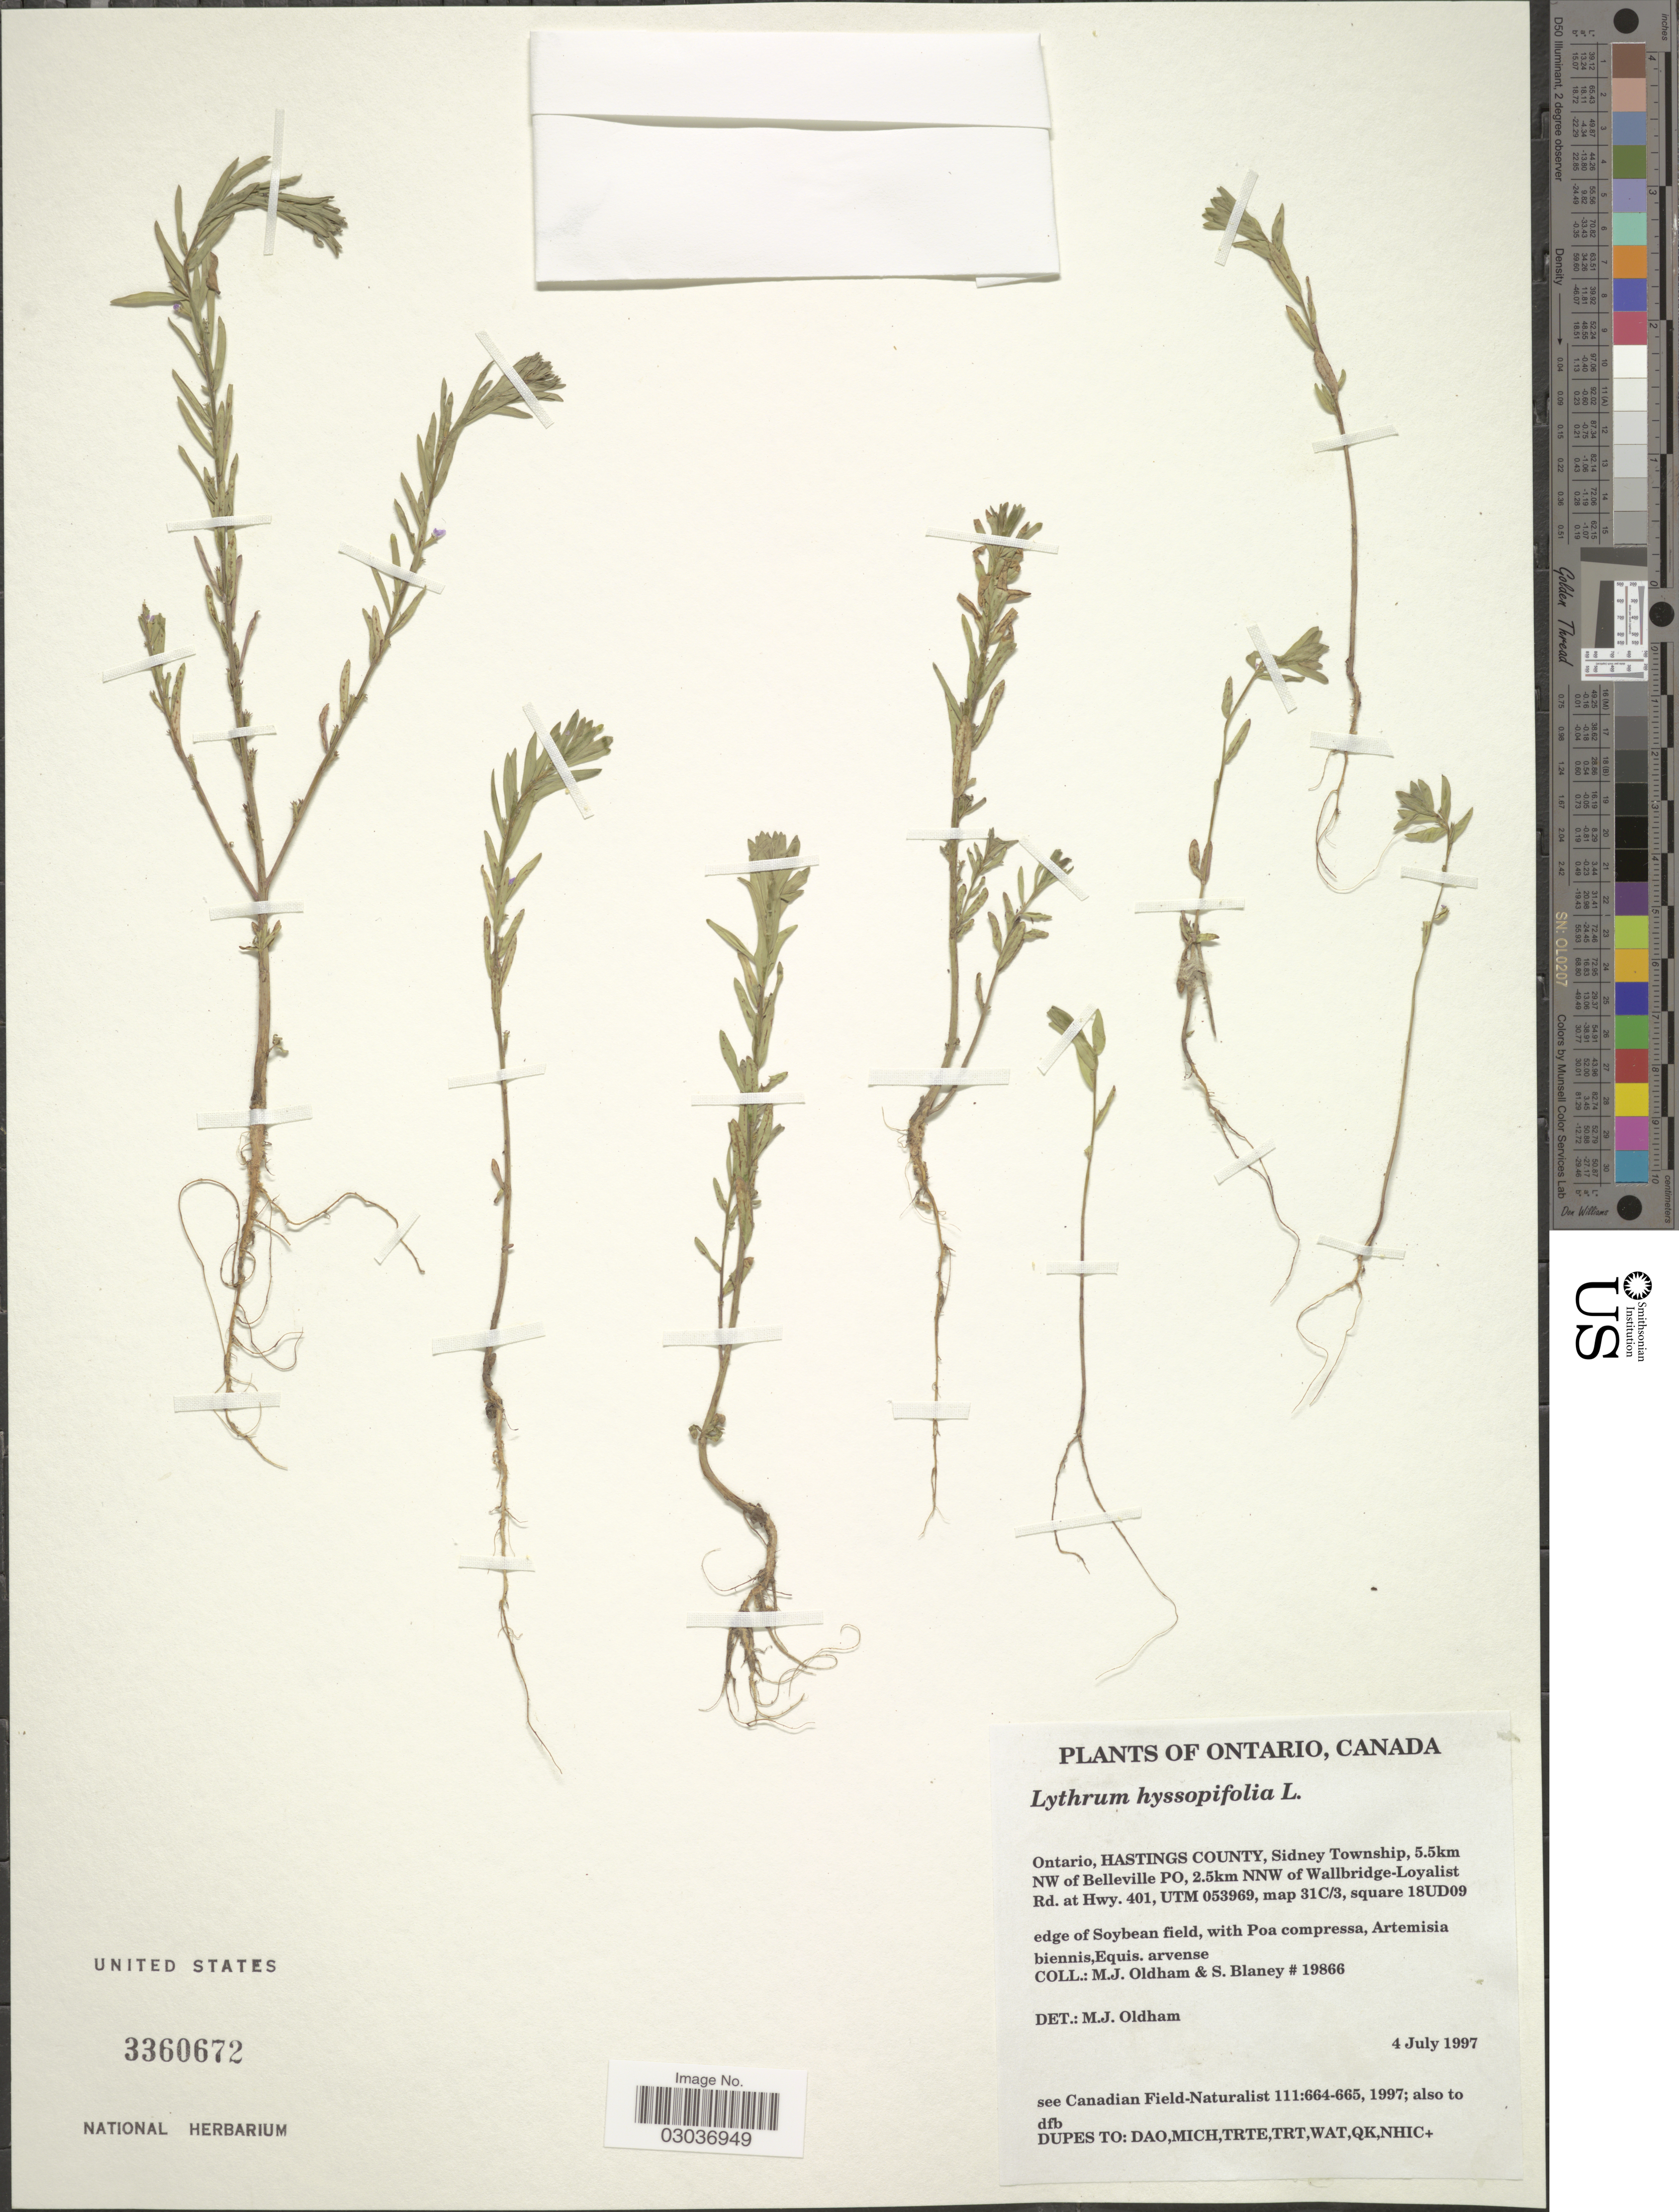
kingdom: Plantae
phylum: Tracheophyta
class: Magnoliopsida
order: Myrtales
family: Lythraceae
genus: Lythrum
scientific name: Lythrum hyssopifolia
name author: L.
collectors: M. Oldham & S. Blaney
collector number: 19866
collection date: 1997-07-04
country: Canada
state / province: Ontario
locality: Hastings County, Sidney Township, 5.5 km NW of Belleville PO, 2.5km NNW of Wallbridge-Loyalist Rd. at Hwy. 401, UTM 053969, map 31 C/3, square 18UD09.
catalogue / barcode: US 3360672